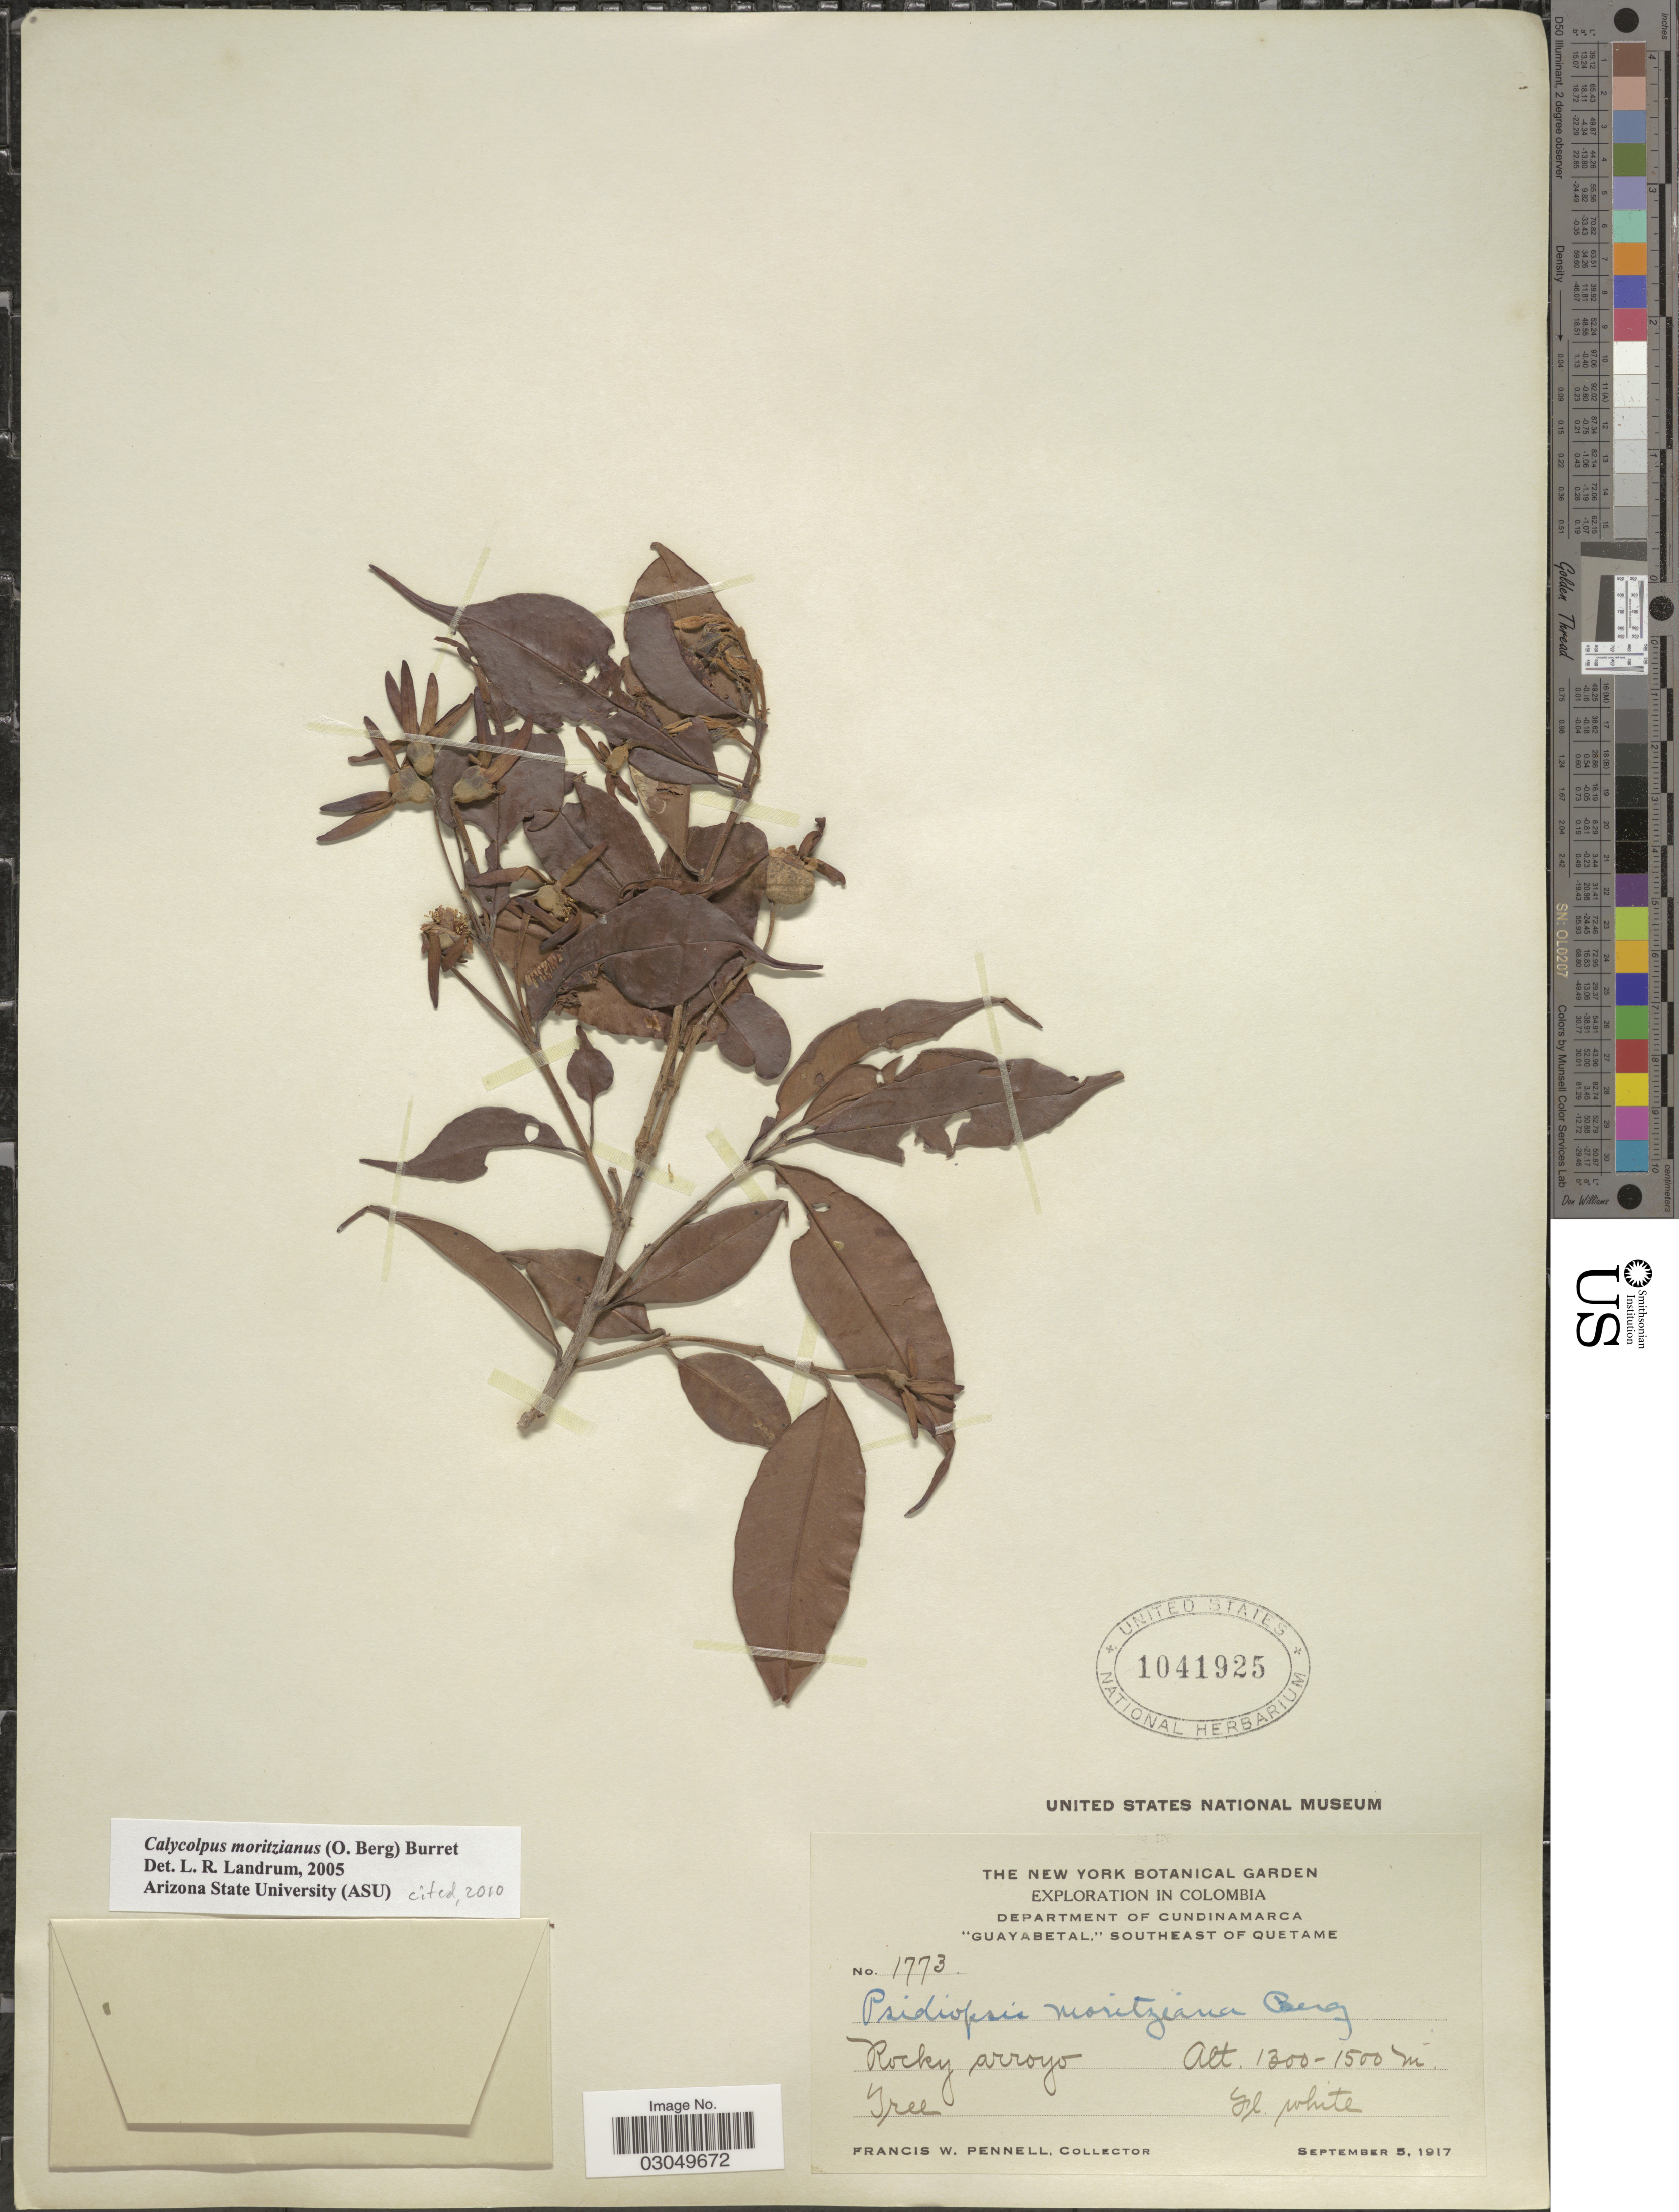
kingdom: Plantae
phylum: Tracheophyta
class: Magnoliopsida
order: Myrtales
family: Myrtaceae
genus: Calycolpus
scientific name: Calycolpus moritzianus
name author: (O. Berg) Burret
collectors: F. W. Pennell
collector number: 1773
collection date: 1917-09-05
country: Colombia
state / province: Cundinamarca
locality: Department of Cundinamarca. "Guayabetal," Southeast of Quetame.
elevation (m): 1300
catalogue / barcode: US 1041925